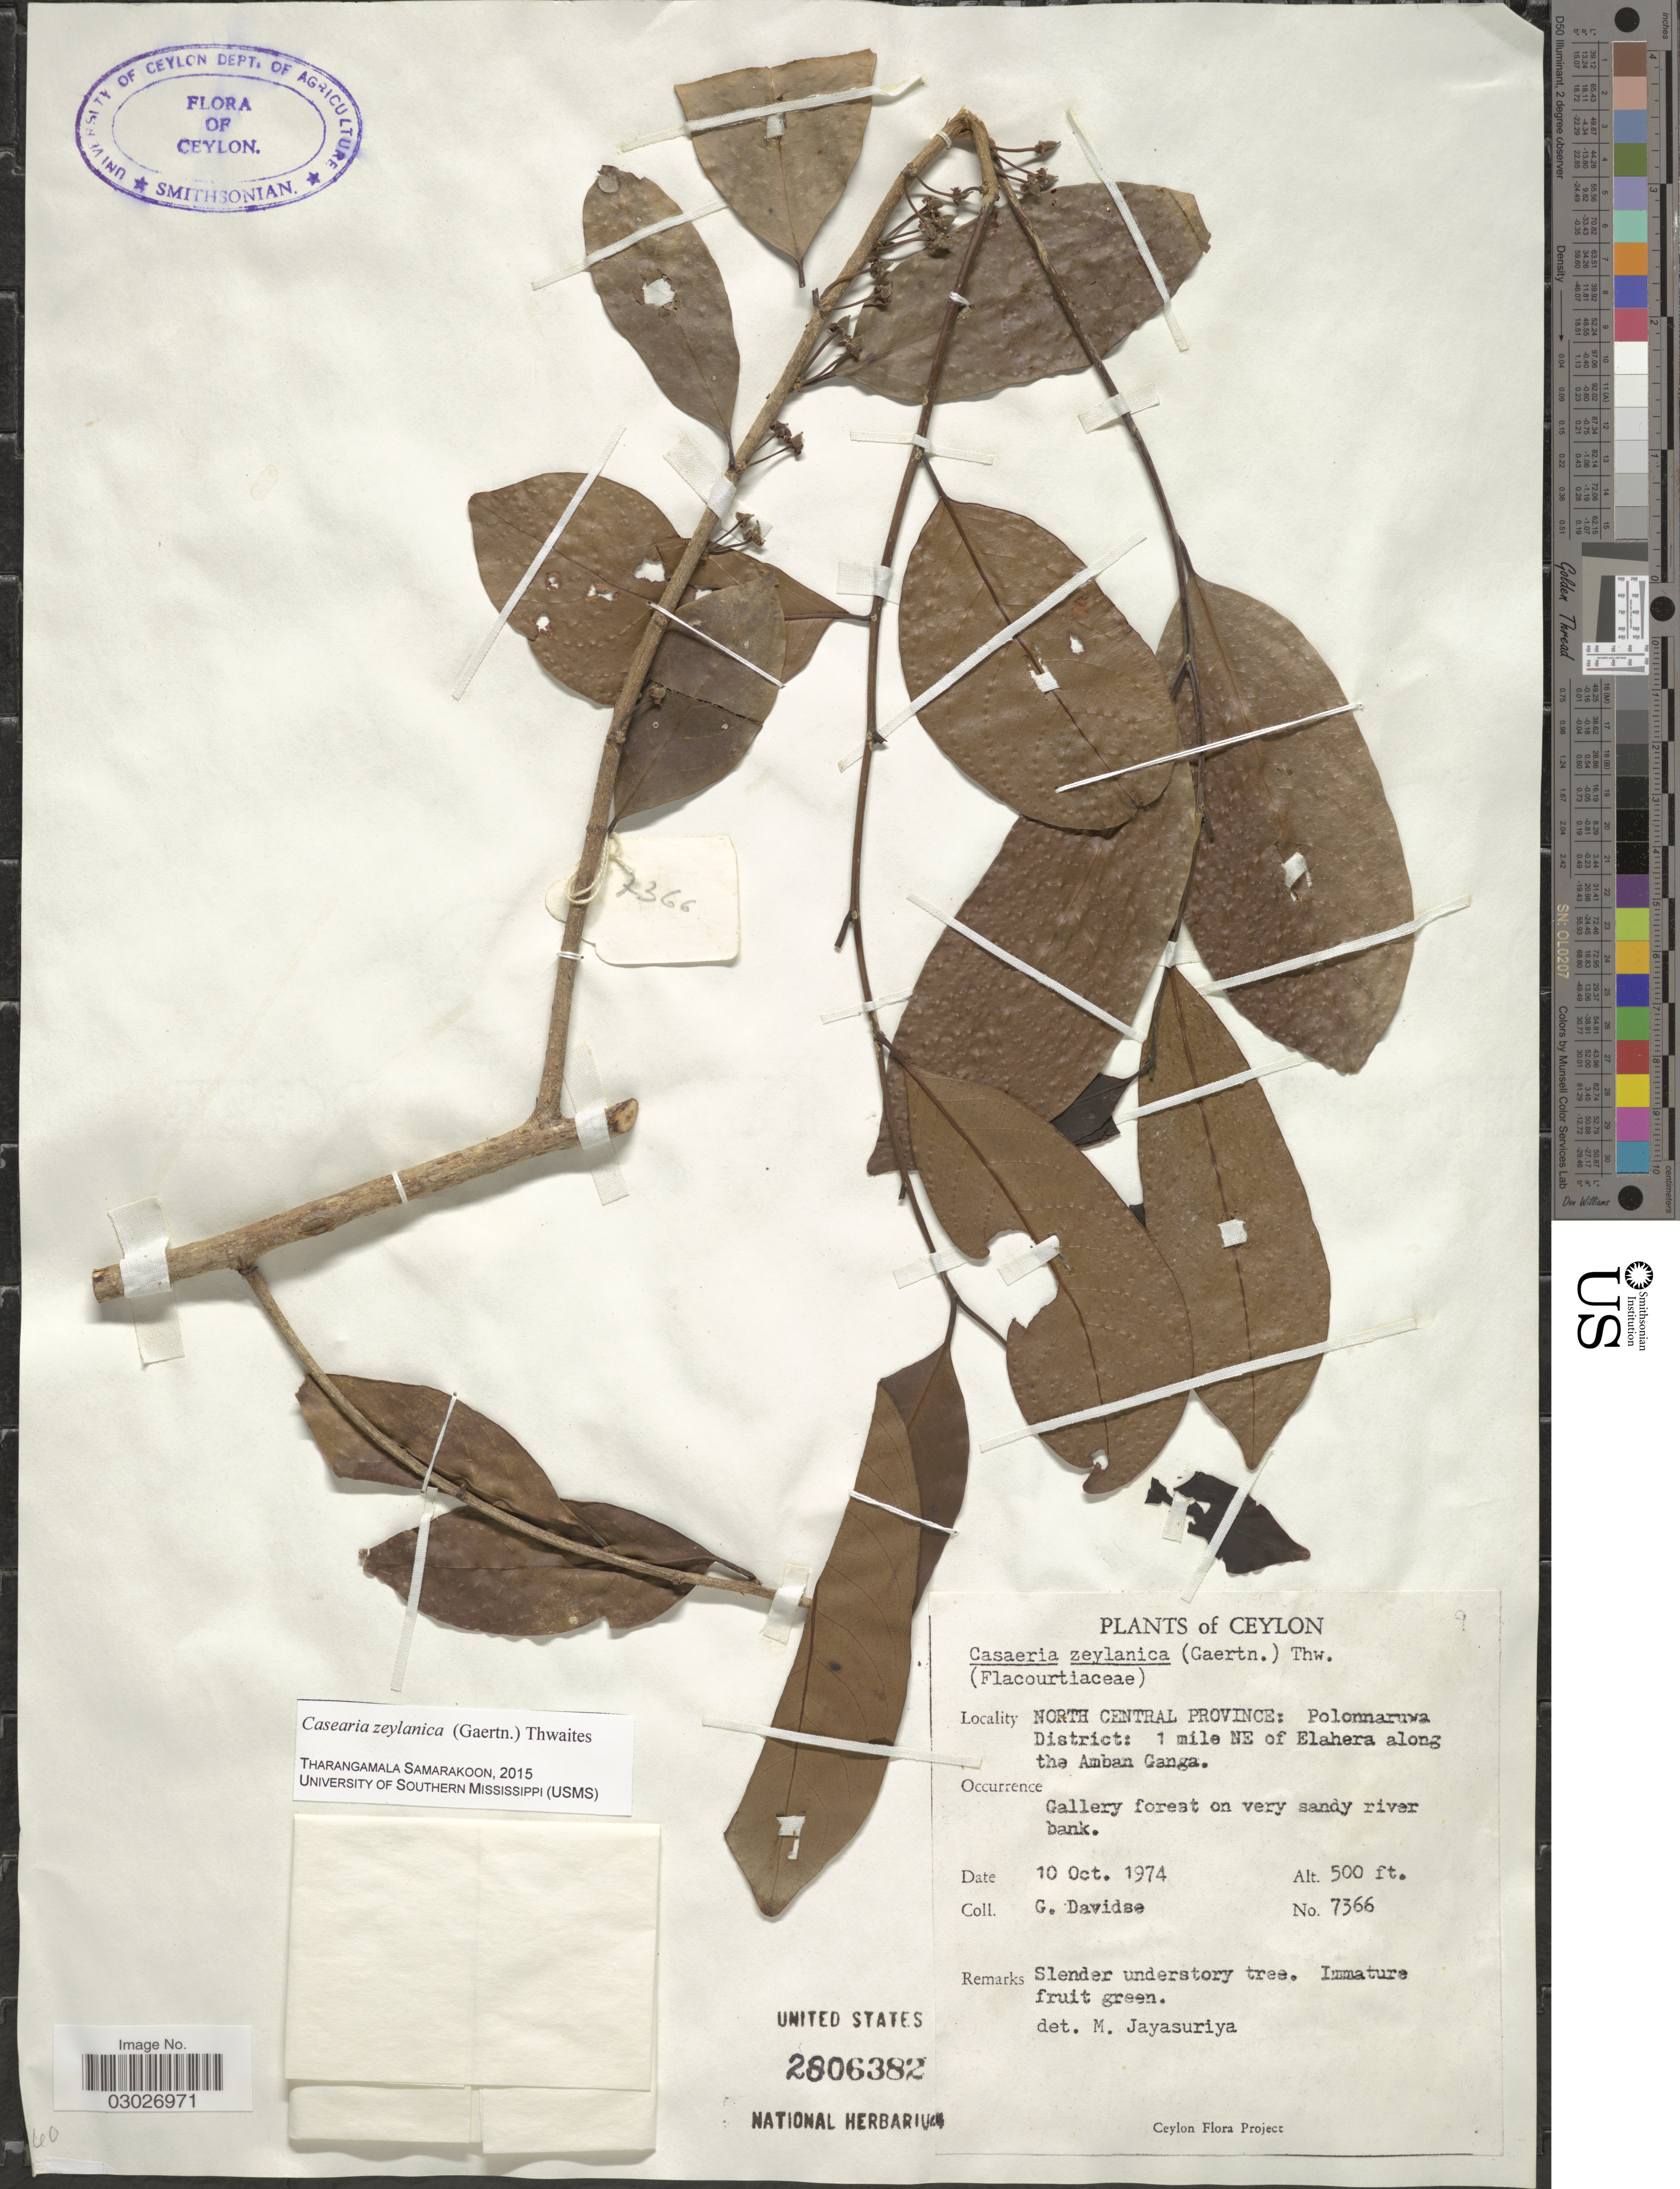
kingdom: Plantae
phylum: Tracheophyta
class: Magnoliopsida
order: Malpighiales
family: Salicaceae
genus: Casearia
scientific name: Casearia zeylanica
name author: Thwaites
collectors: G. Davidse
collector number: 7366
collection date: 1974-10-10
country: Sri Lanka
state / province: North Central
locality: Ceylon. Polonnaruwa District: 1 mile NE of Elahara along the Amban Ganga.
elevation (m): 152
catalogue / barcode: US 2806382